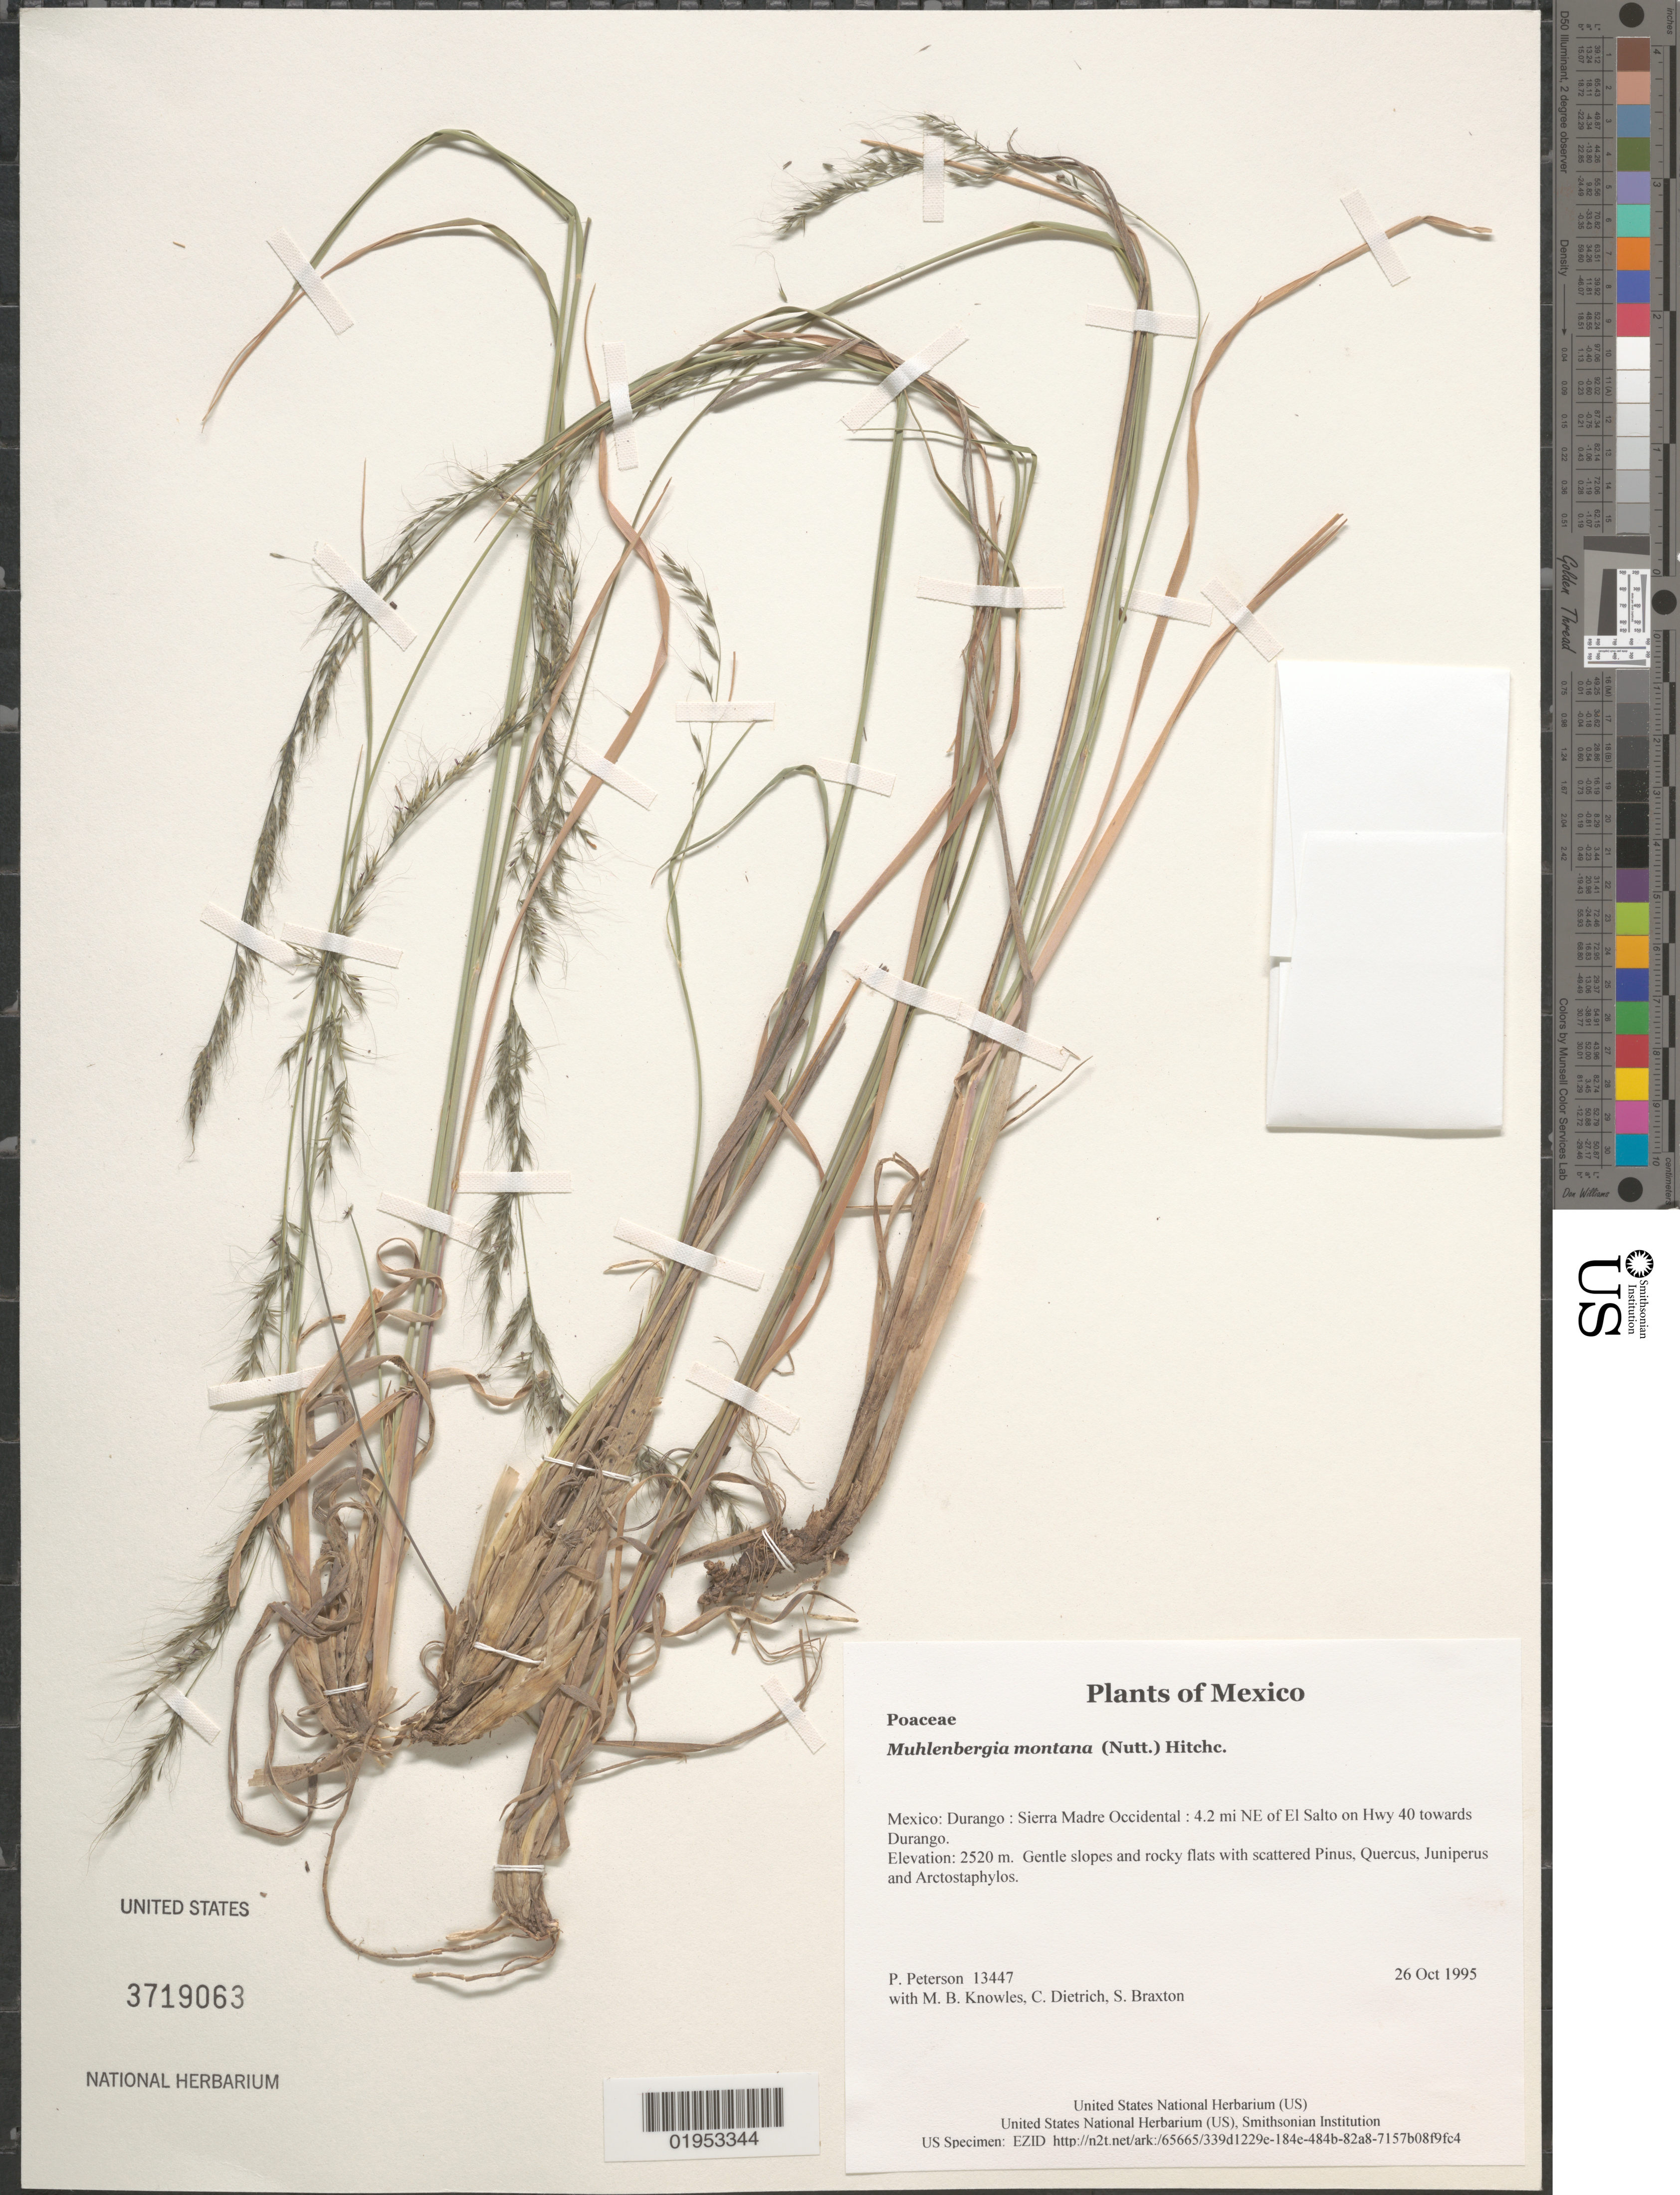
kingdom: Plantae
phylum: Tracheophyta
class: Liliopsida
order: Poales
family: Poaceae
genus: Muhlenbergia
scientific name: Muhlenbergia montana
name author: (Nutt.) Hitchc.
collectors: P. M. Peterson, M. B. Knowles, C. Dietrich & S. Braxton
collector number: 13447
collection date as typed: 26 Oct 1995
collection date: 1995-10-26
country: Mexico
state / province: Durango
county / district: Sierra Madre Occidental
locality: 4.2 mi NE of El Salto on Hwy 40 towards Durango.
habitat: Gentle slopes and rocky flats with scattered Pinus, Quercus, Juniperus and Arctostaphylos.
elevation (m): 2520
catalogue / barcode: US 3719063